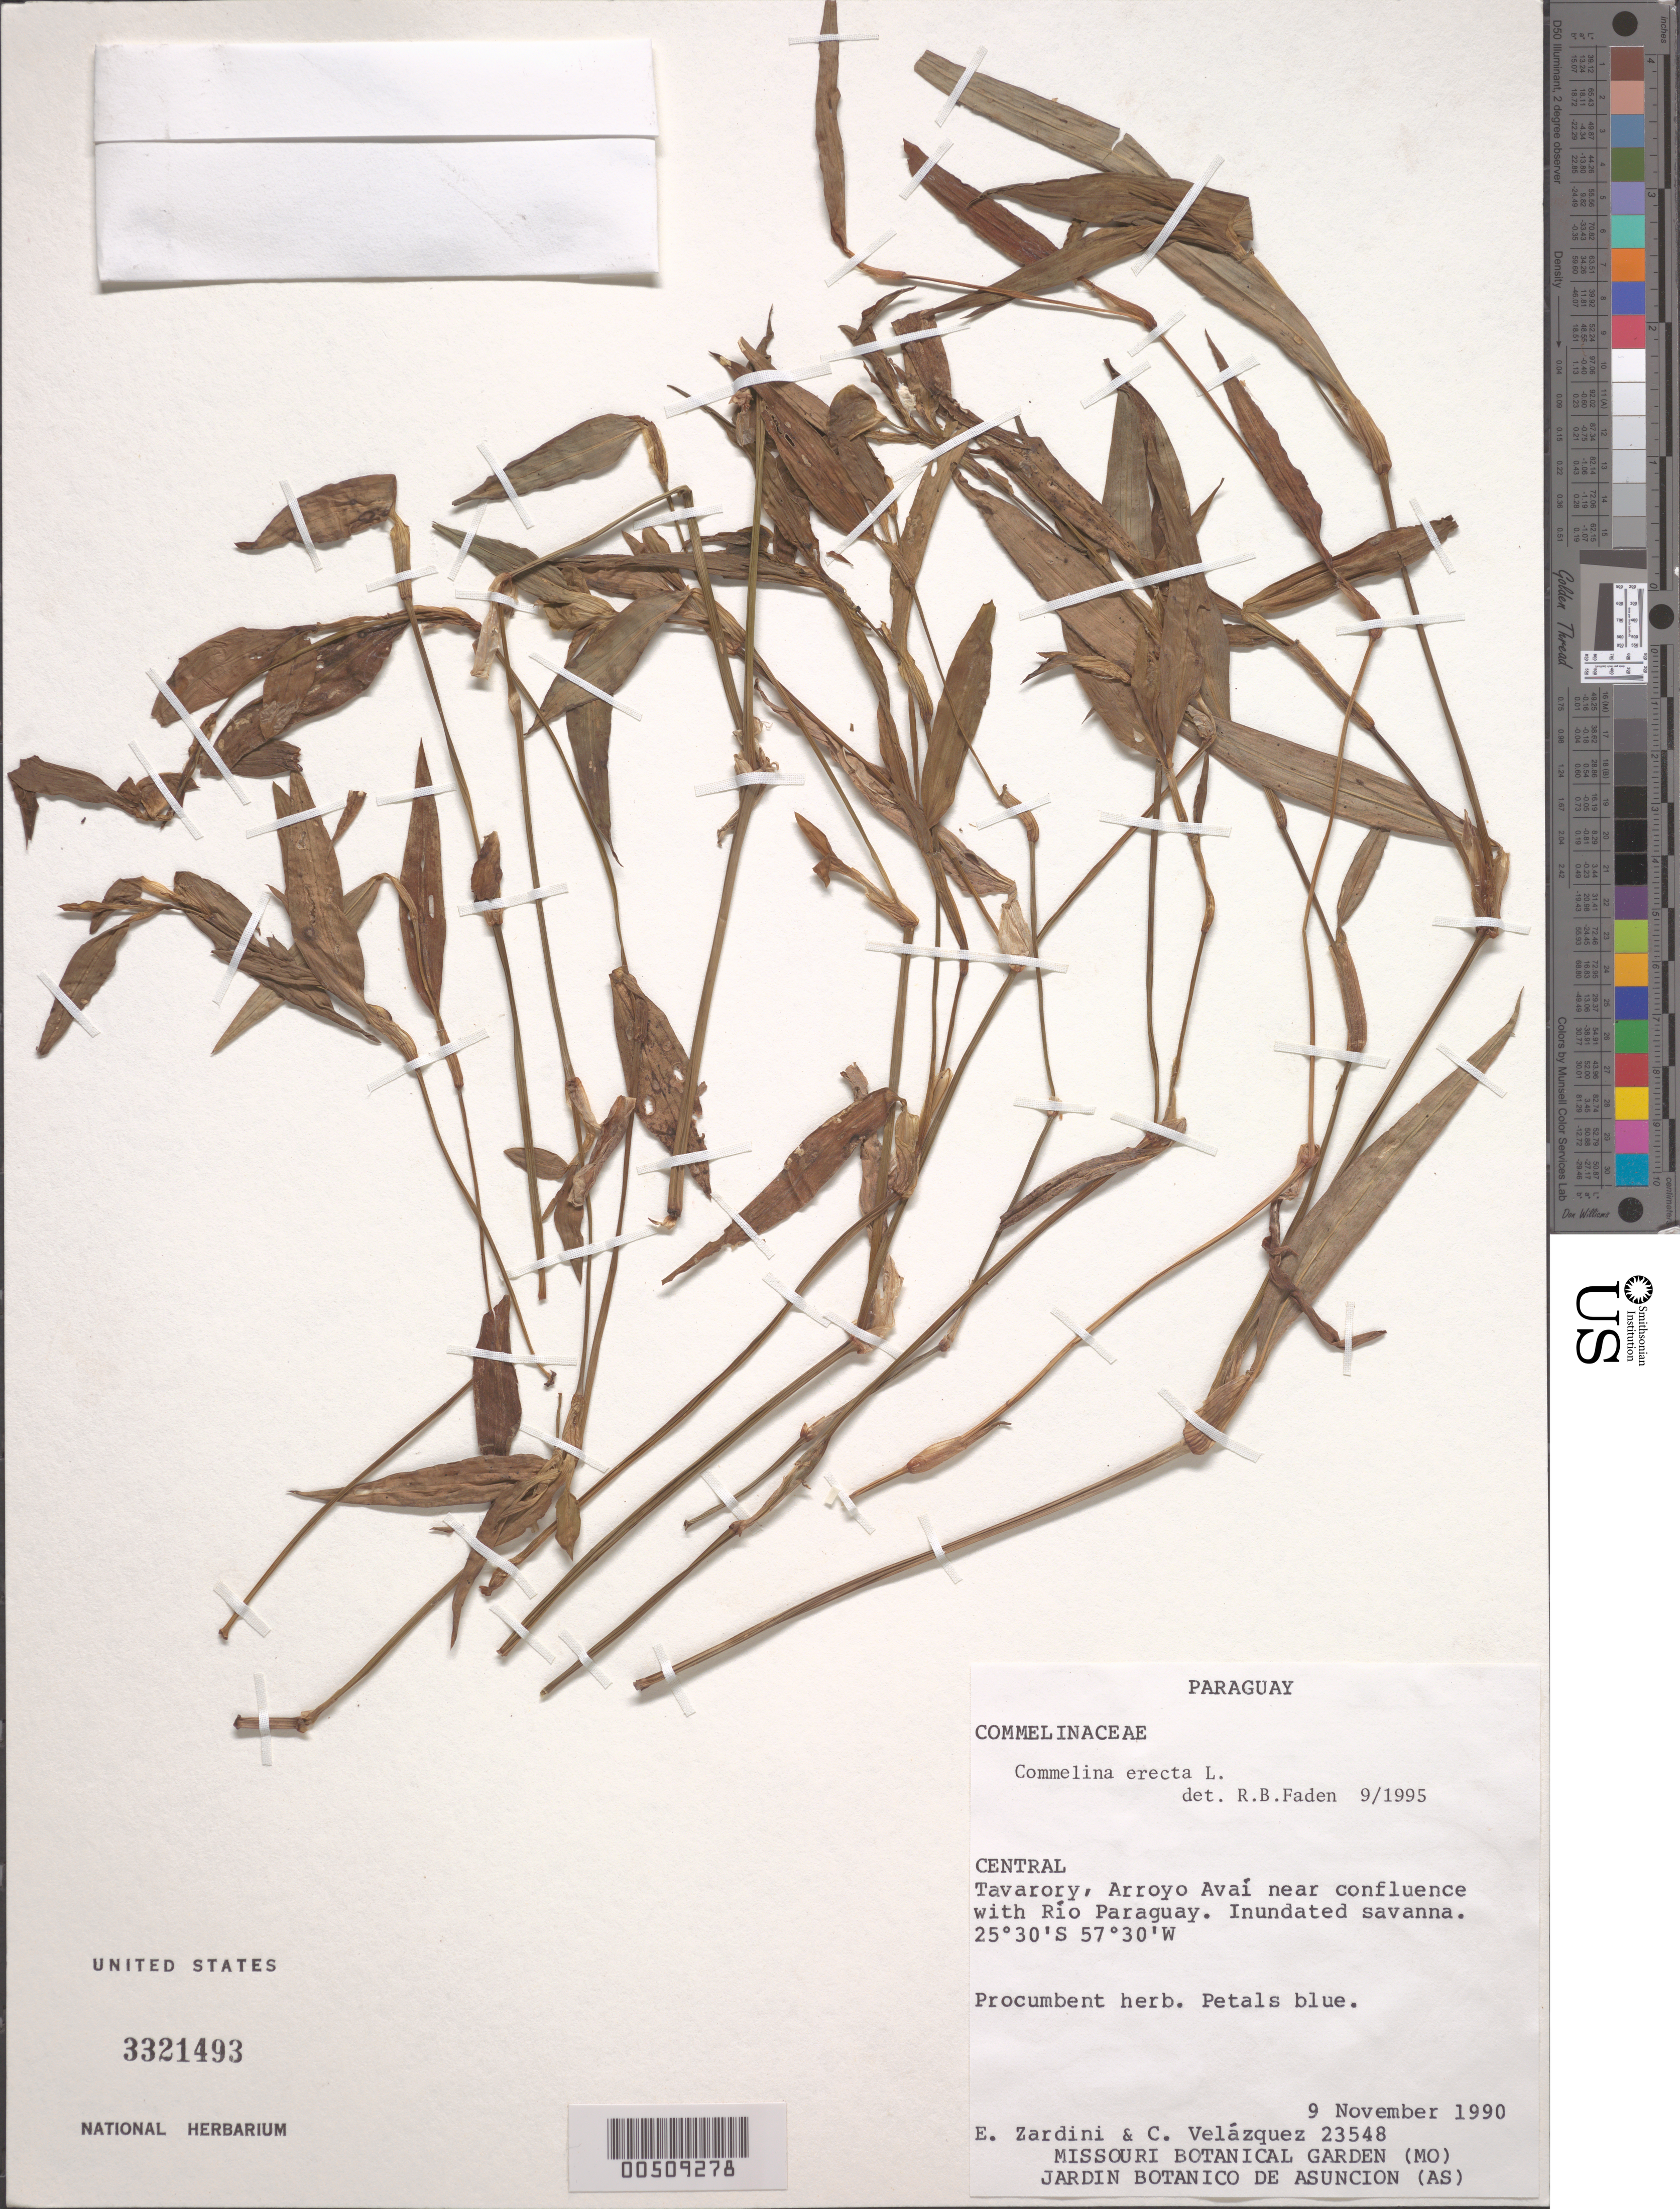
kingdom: Plantae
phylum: Tracheophyta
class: Liliopsida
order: Commelinales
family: Commelinaceae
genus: Commelina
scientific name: Commelina erecta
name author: L.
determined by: Faden, Robert B., (US), Smithsonian Institution - National Museum of Natural History (UNITED STATES)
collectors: E. M. Zardini & C. Velasquez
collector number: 23548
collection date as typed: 09 Nov 1990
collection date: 1990-11-09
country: Paraguay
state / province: Central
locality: Tavarory, rio paraguay, arroyo abai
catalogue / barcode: US 3321493